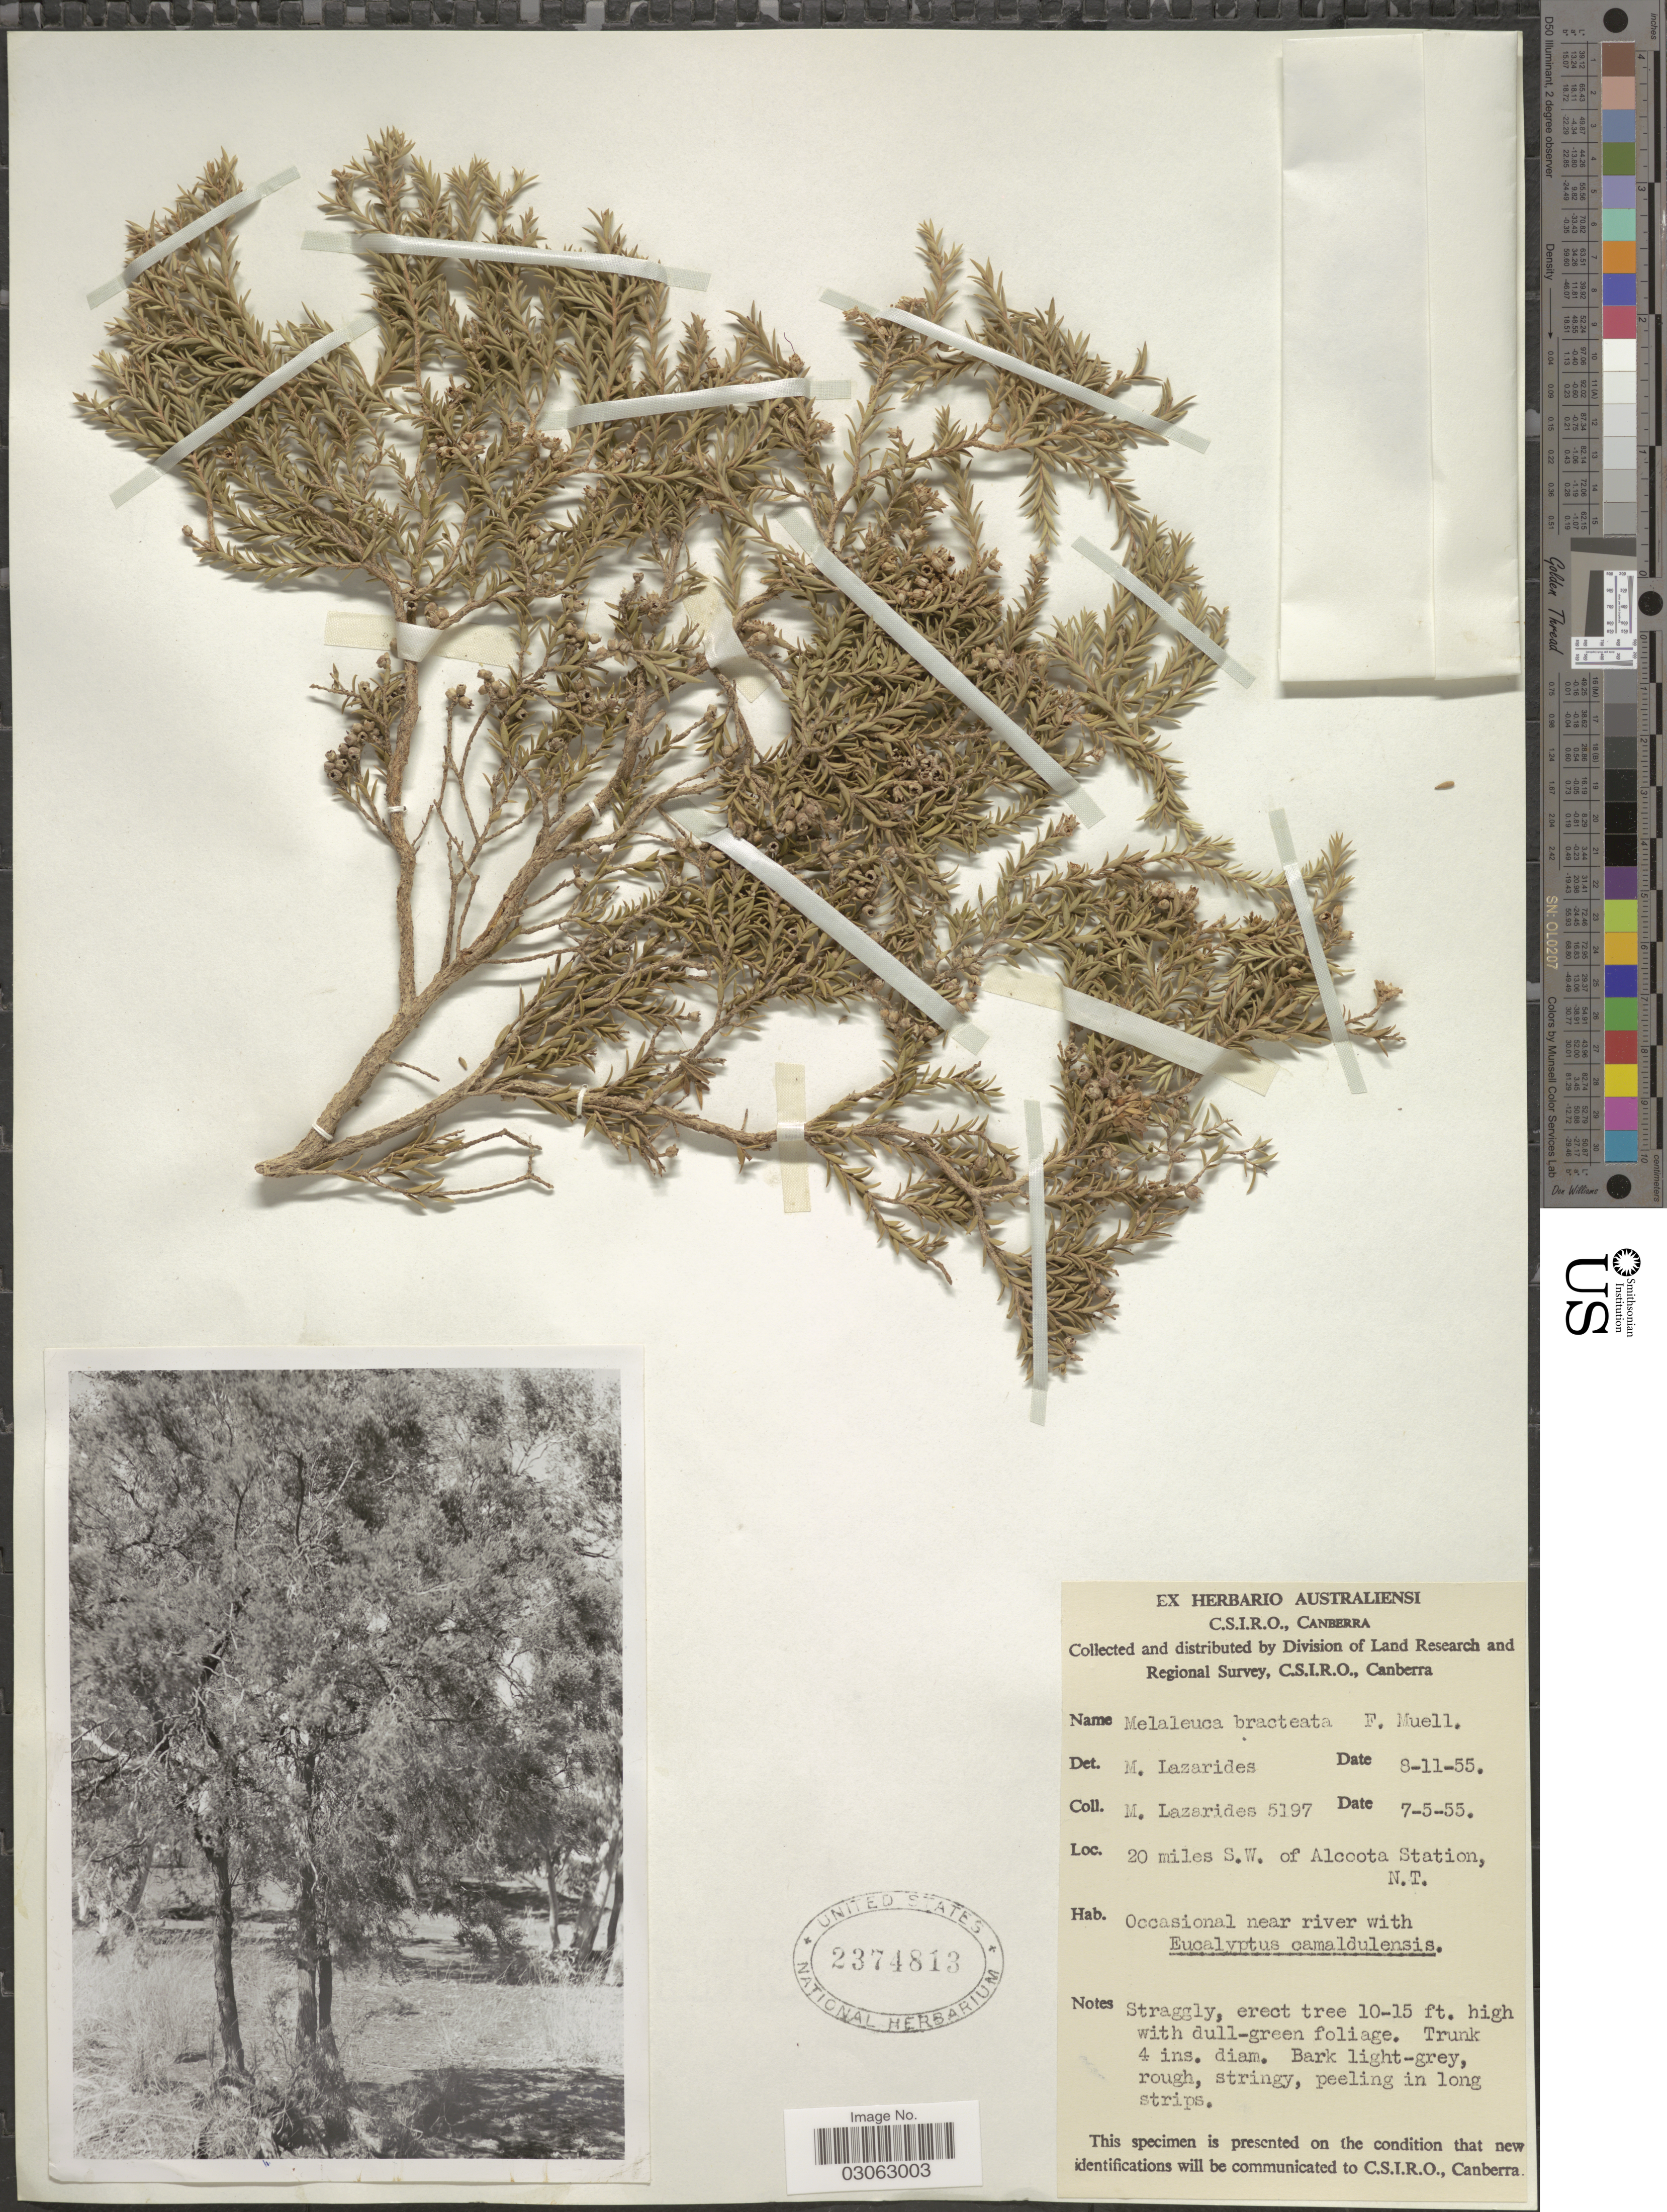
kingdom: Plantae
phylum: Tracheophyta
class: Magnoliopsida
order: Myrtales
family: Myrtaceae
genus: Melaleuca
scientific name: Melaleuca bracteata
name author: F. Muell.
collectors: M. Lazarides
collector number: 5197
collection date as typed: Transcribed d/m/y: 7/5/55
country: Australia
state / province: Northern Territory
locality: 20 miles S. W. of Alcoota Station, N. T.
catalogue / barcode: US 2374813